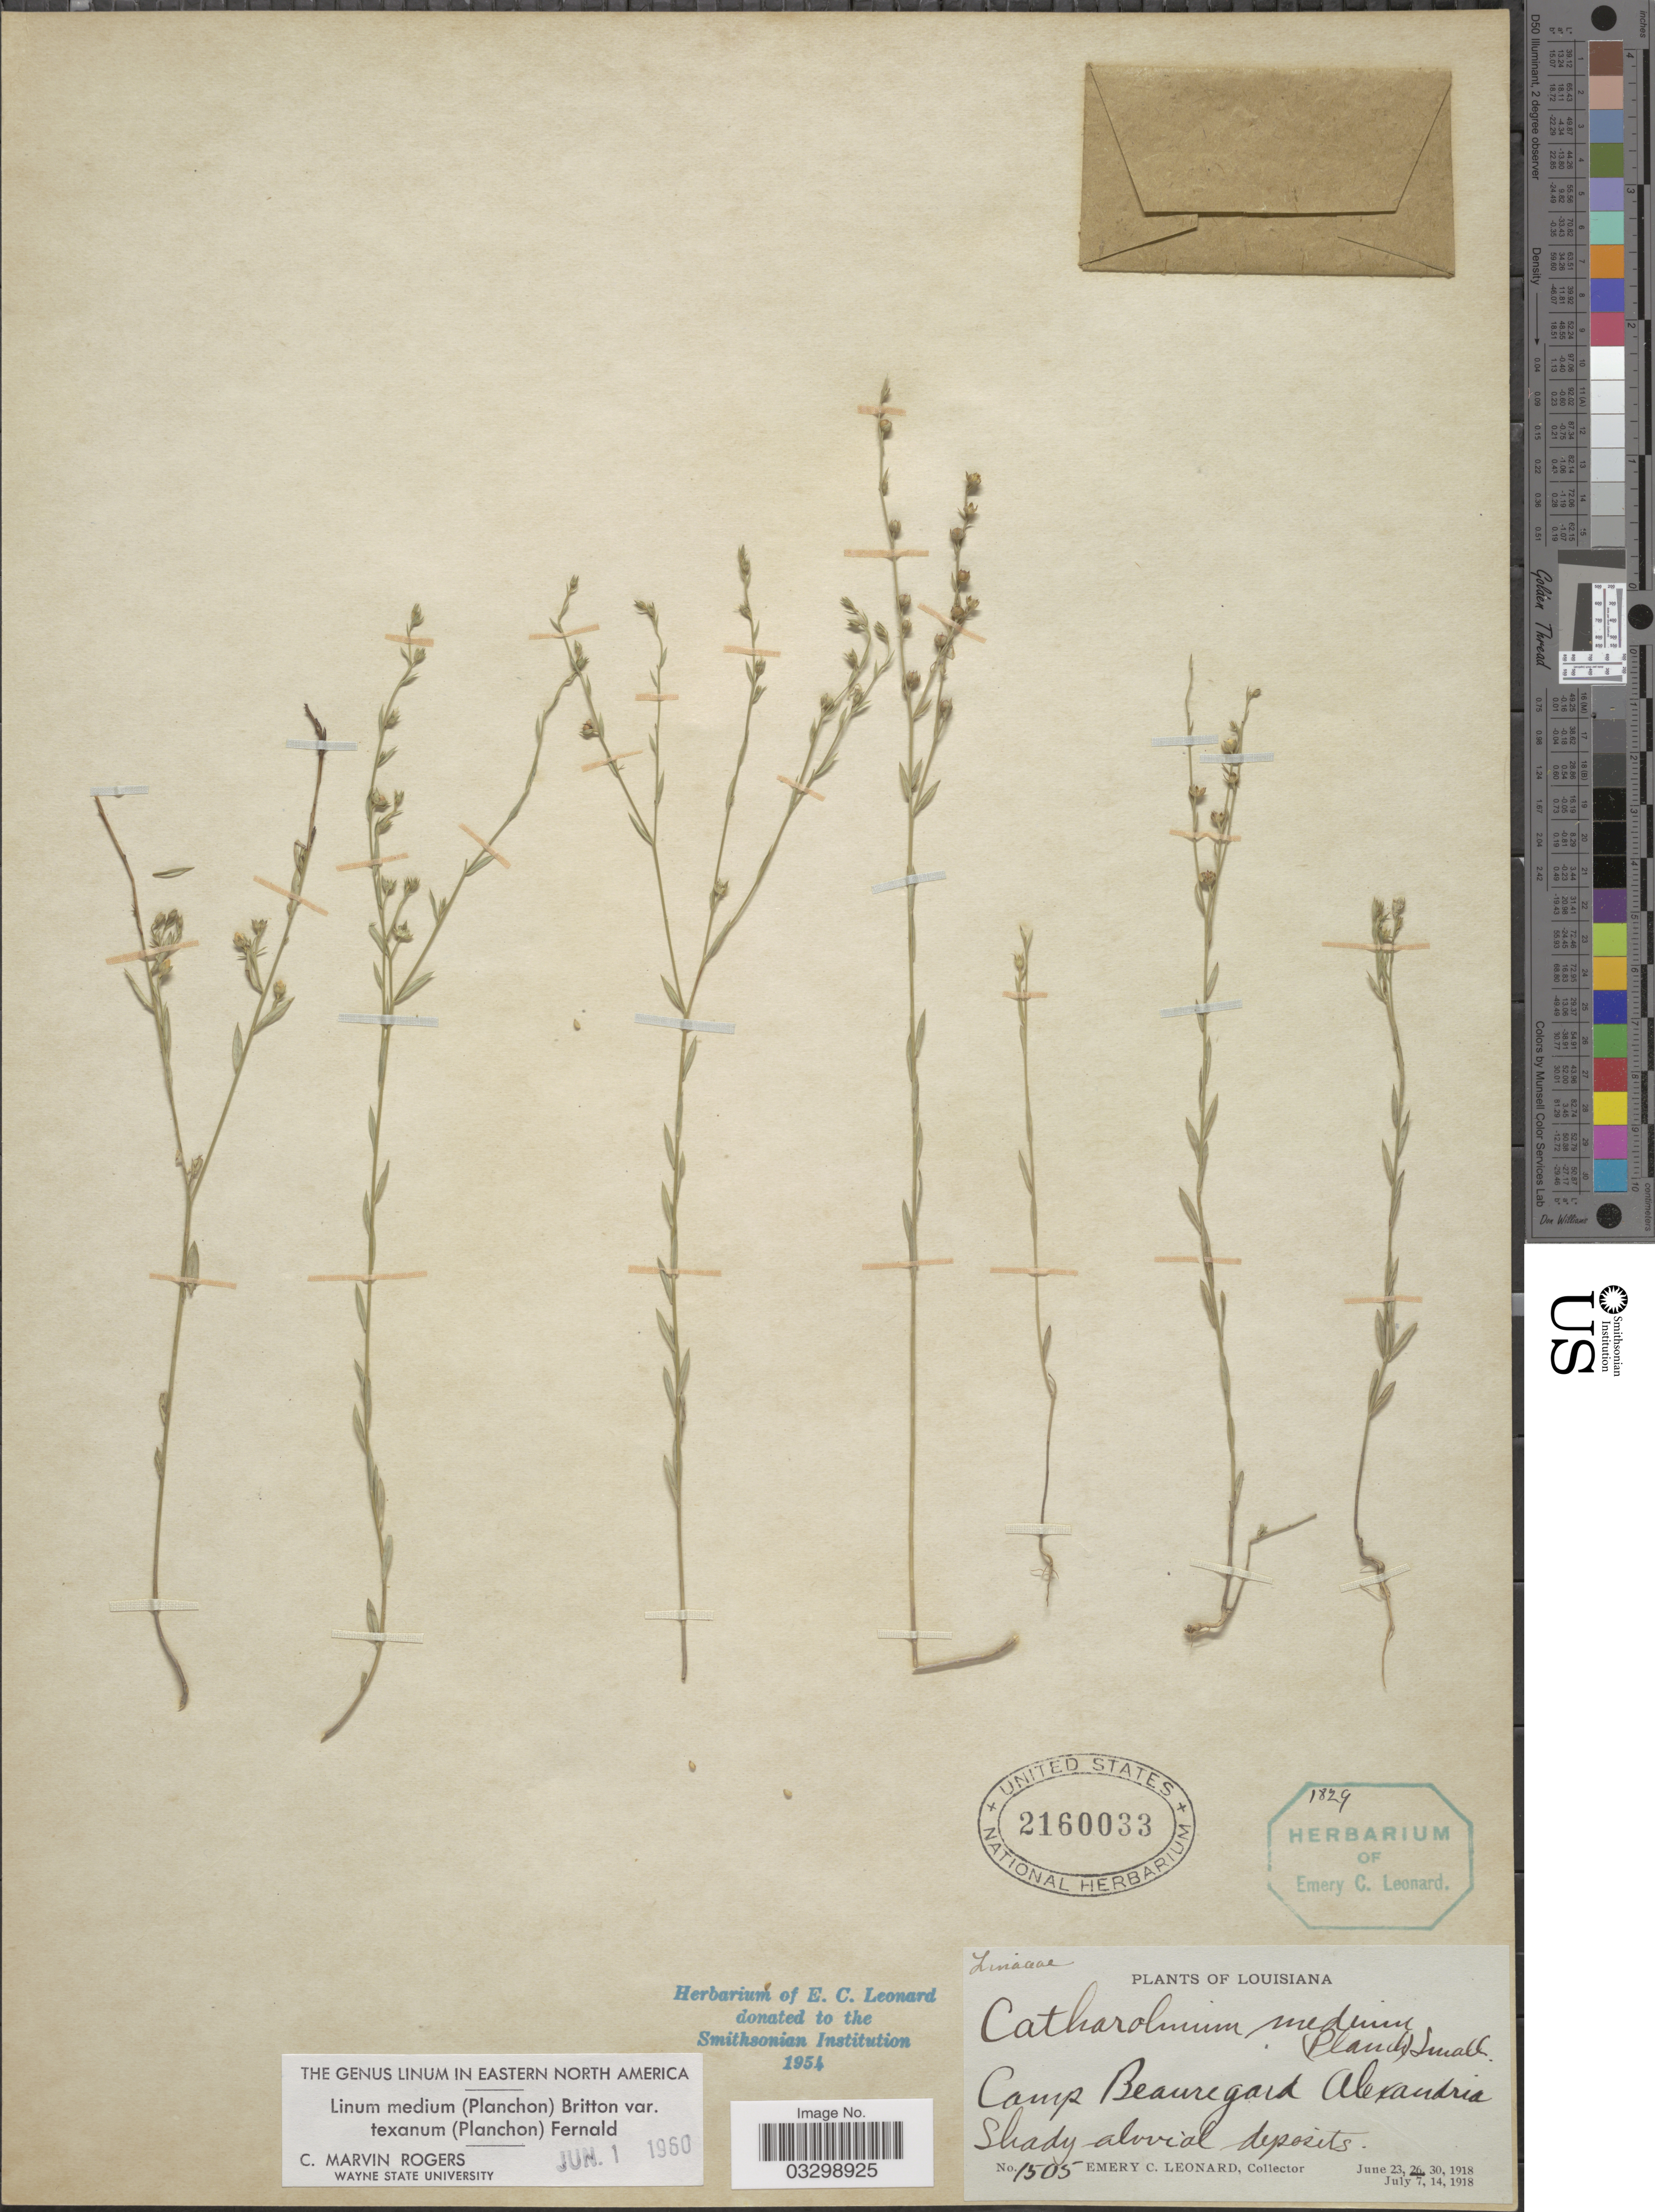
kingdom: Plantae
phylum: Tracheophyta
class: Magnoliopsida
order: Malpighiales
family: Linaceae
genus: Linum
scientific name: Linum medium var. texanum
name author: (Planch.) Fernald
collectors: E. C. Leonard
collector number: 1505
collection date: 1918-06-26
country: United States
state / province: Louisiana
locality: Camp Beauregard Alexandria.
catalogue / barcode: US 2160033